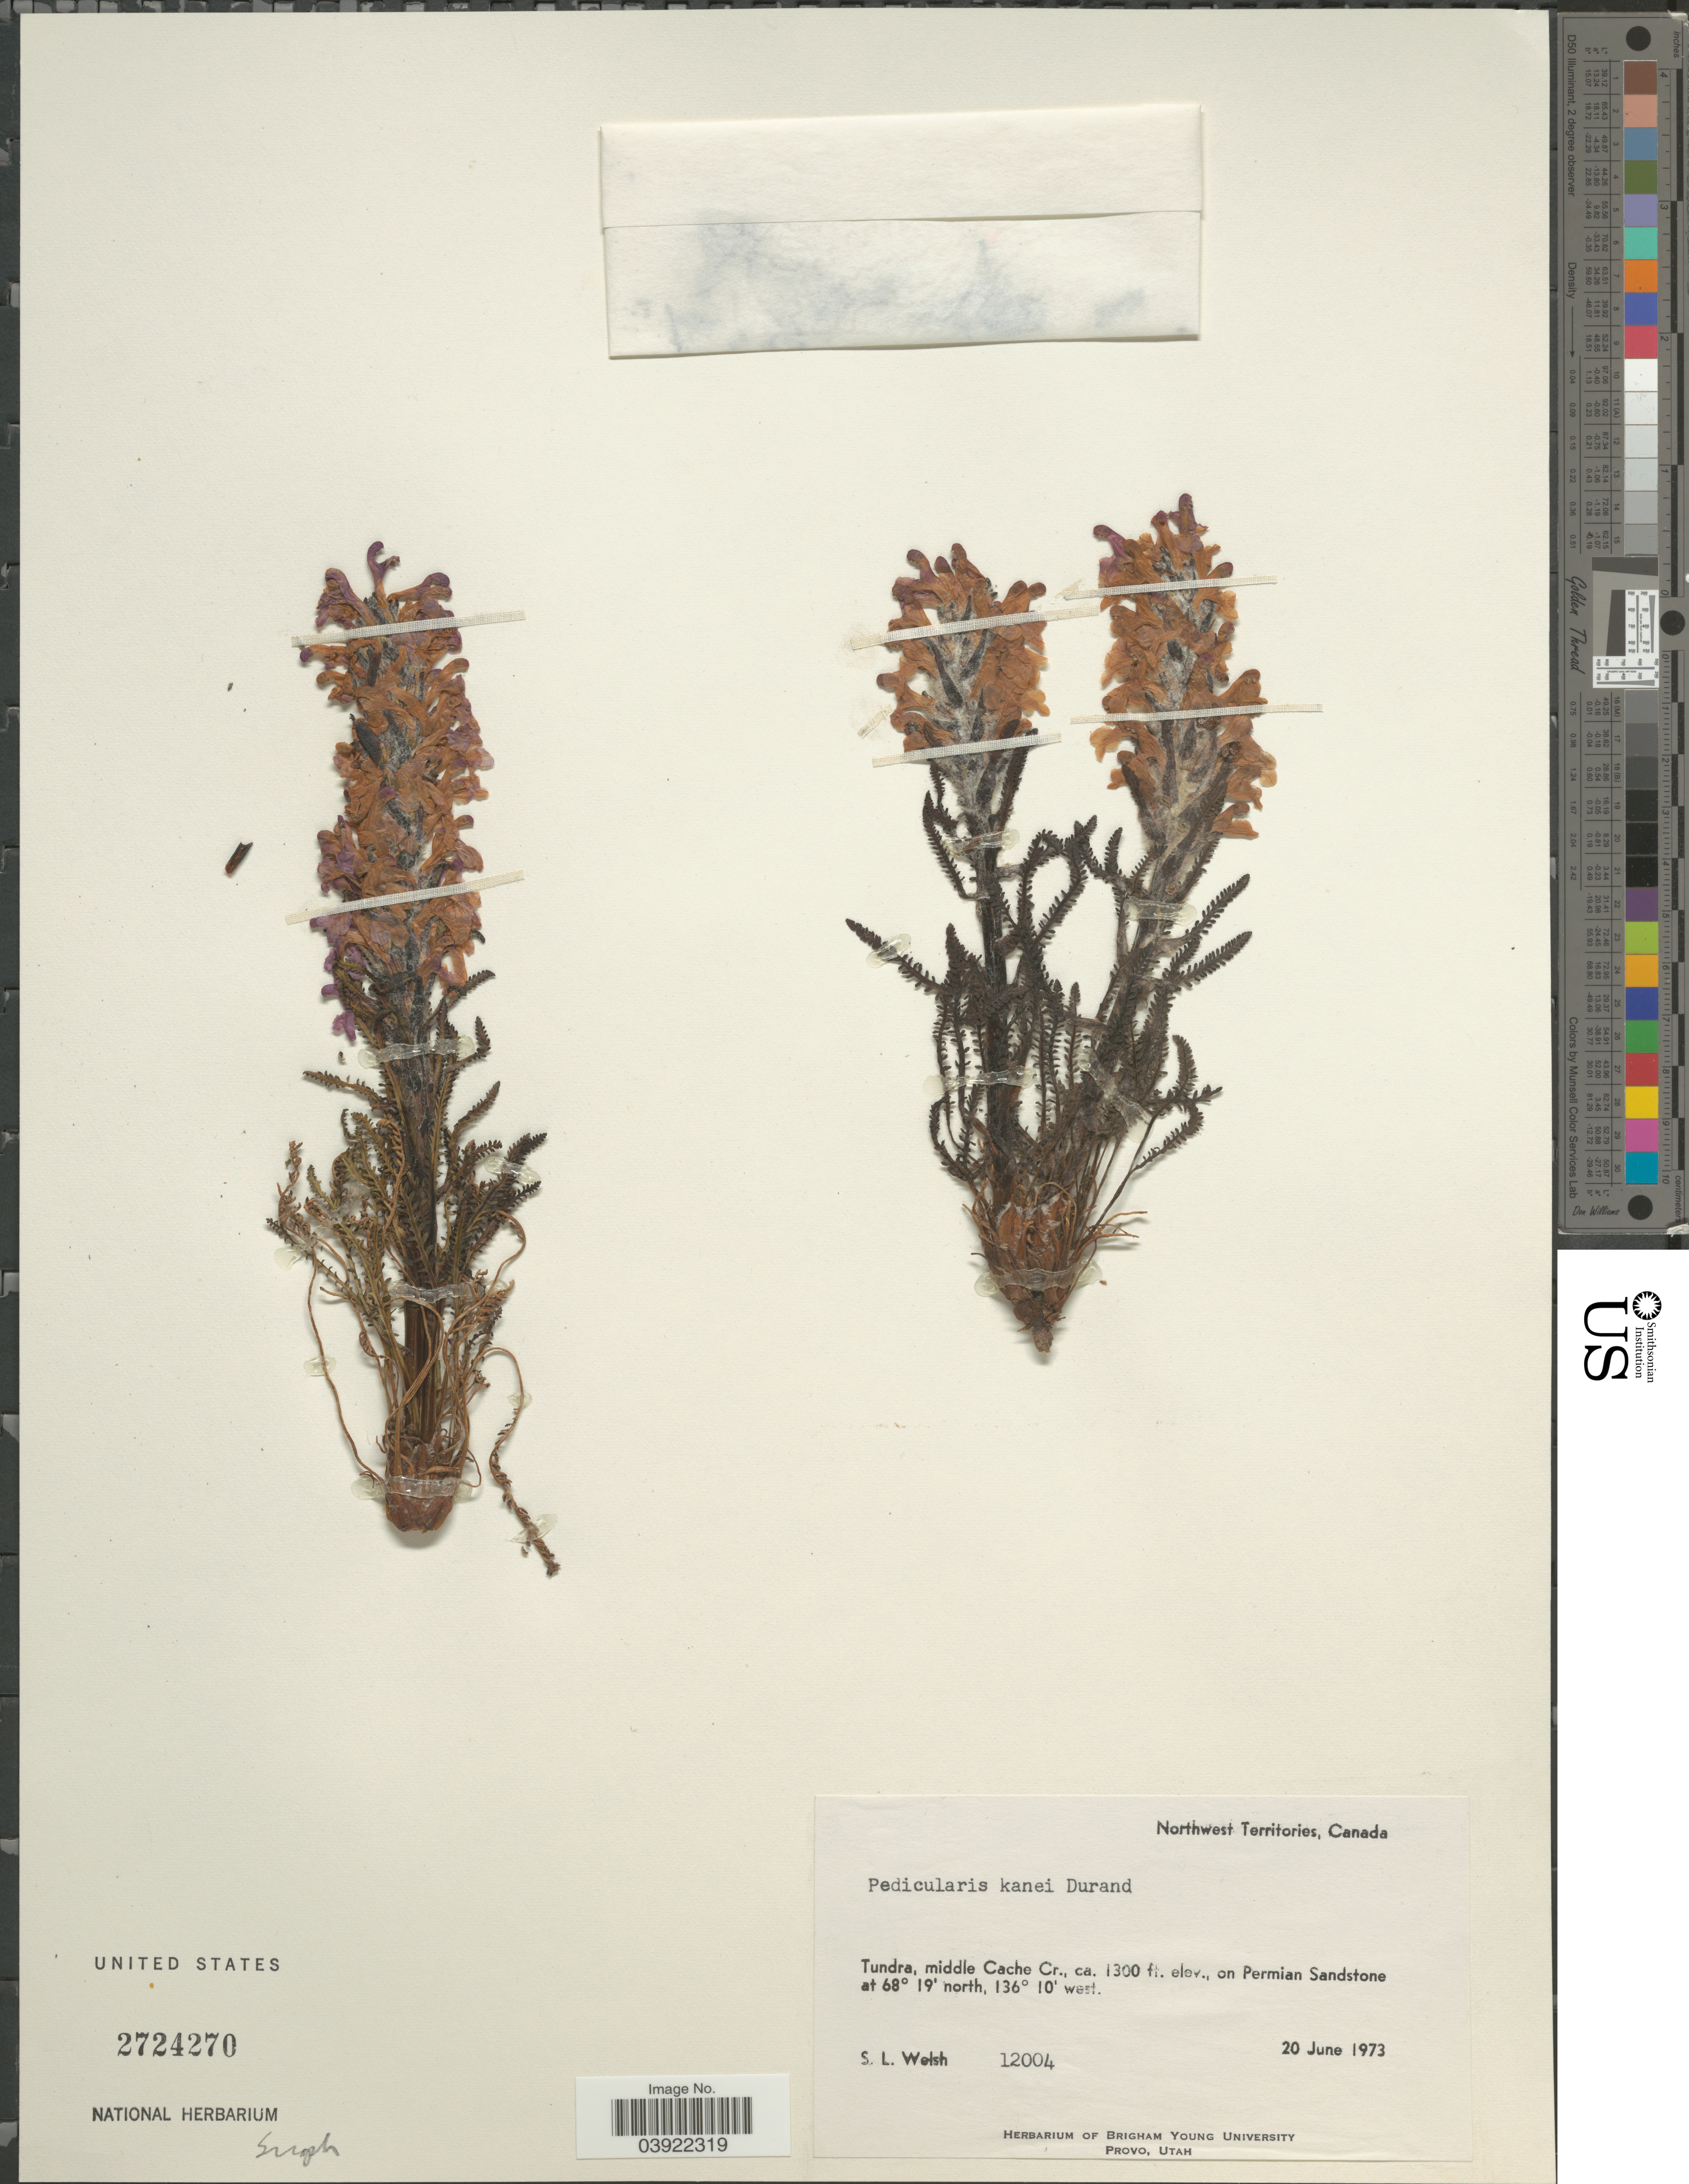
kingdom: Plantae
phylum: Tracheophyta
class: Magnoliopsida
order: Lamiales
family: Orobanchaceae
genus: Pedicularis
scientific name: Pedicularis kanei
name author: Durand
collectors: S. Welsh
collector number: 12004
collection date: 1973-06-20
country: Canada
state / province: Northwest Territories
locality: Tundra, middle Cache Cr. on Permian Sandstone.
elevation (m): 396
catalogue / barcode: US 2724270